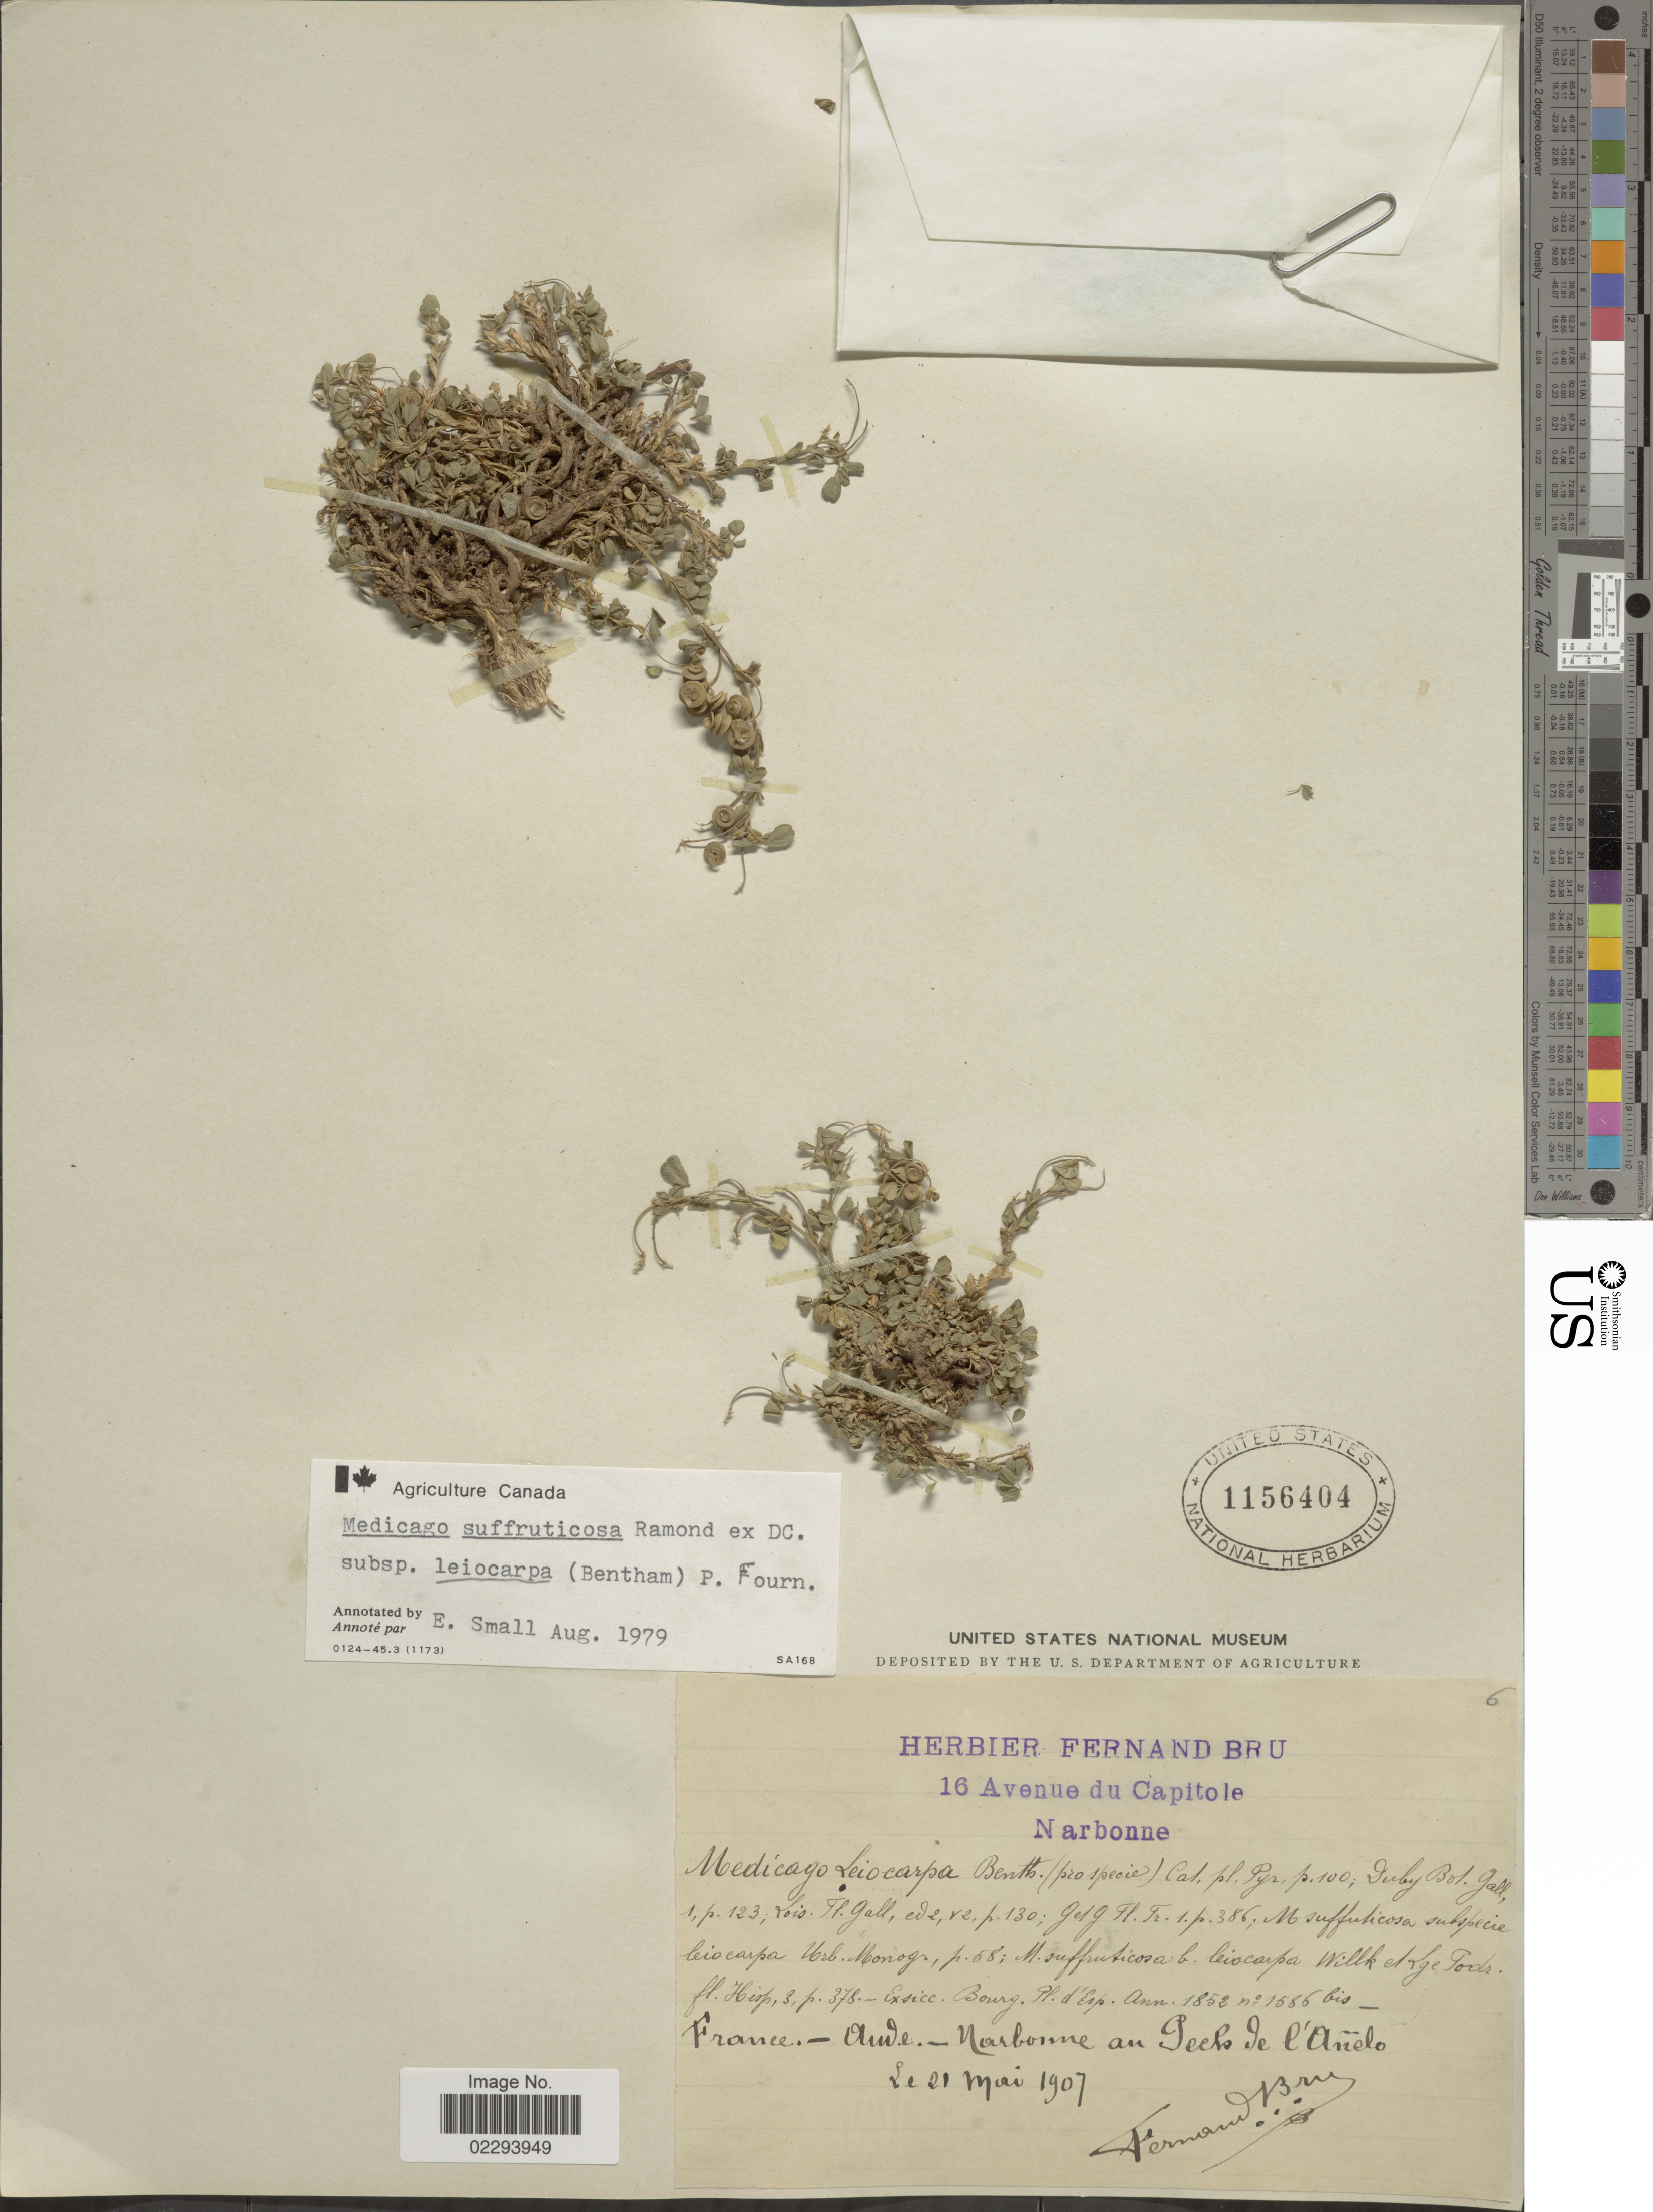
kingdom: Plantae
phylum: Tracheophyta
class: Magnoliopsida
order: Fabales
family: Fabaceae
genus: Medicago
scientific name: Medicago suffruticosa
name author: DC.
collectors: F. Bru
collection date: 1907-05-21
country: France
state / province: Occitanie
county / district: Aude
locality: France.-Aude.-Narbonne au Peels [interpreted] de l'Anelo [interpreted]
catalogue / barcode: US 1156404